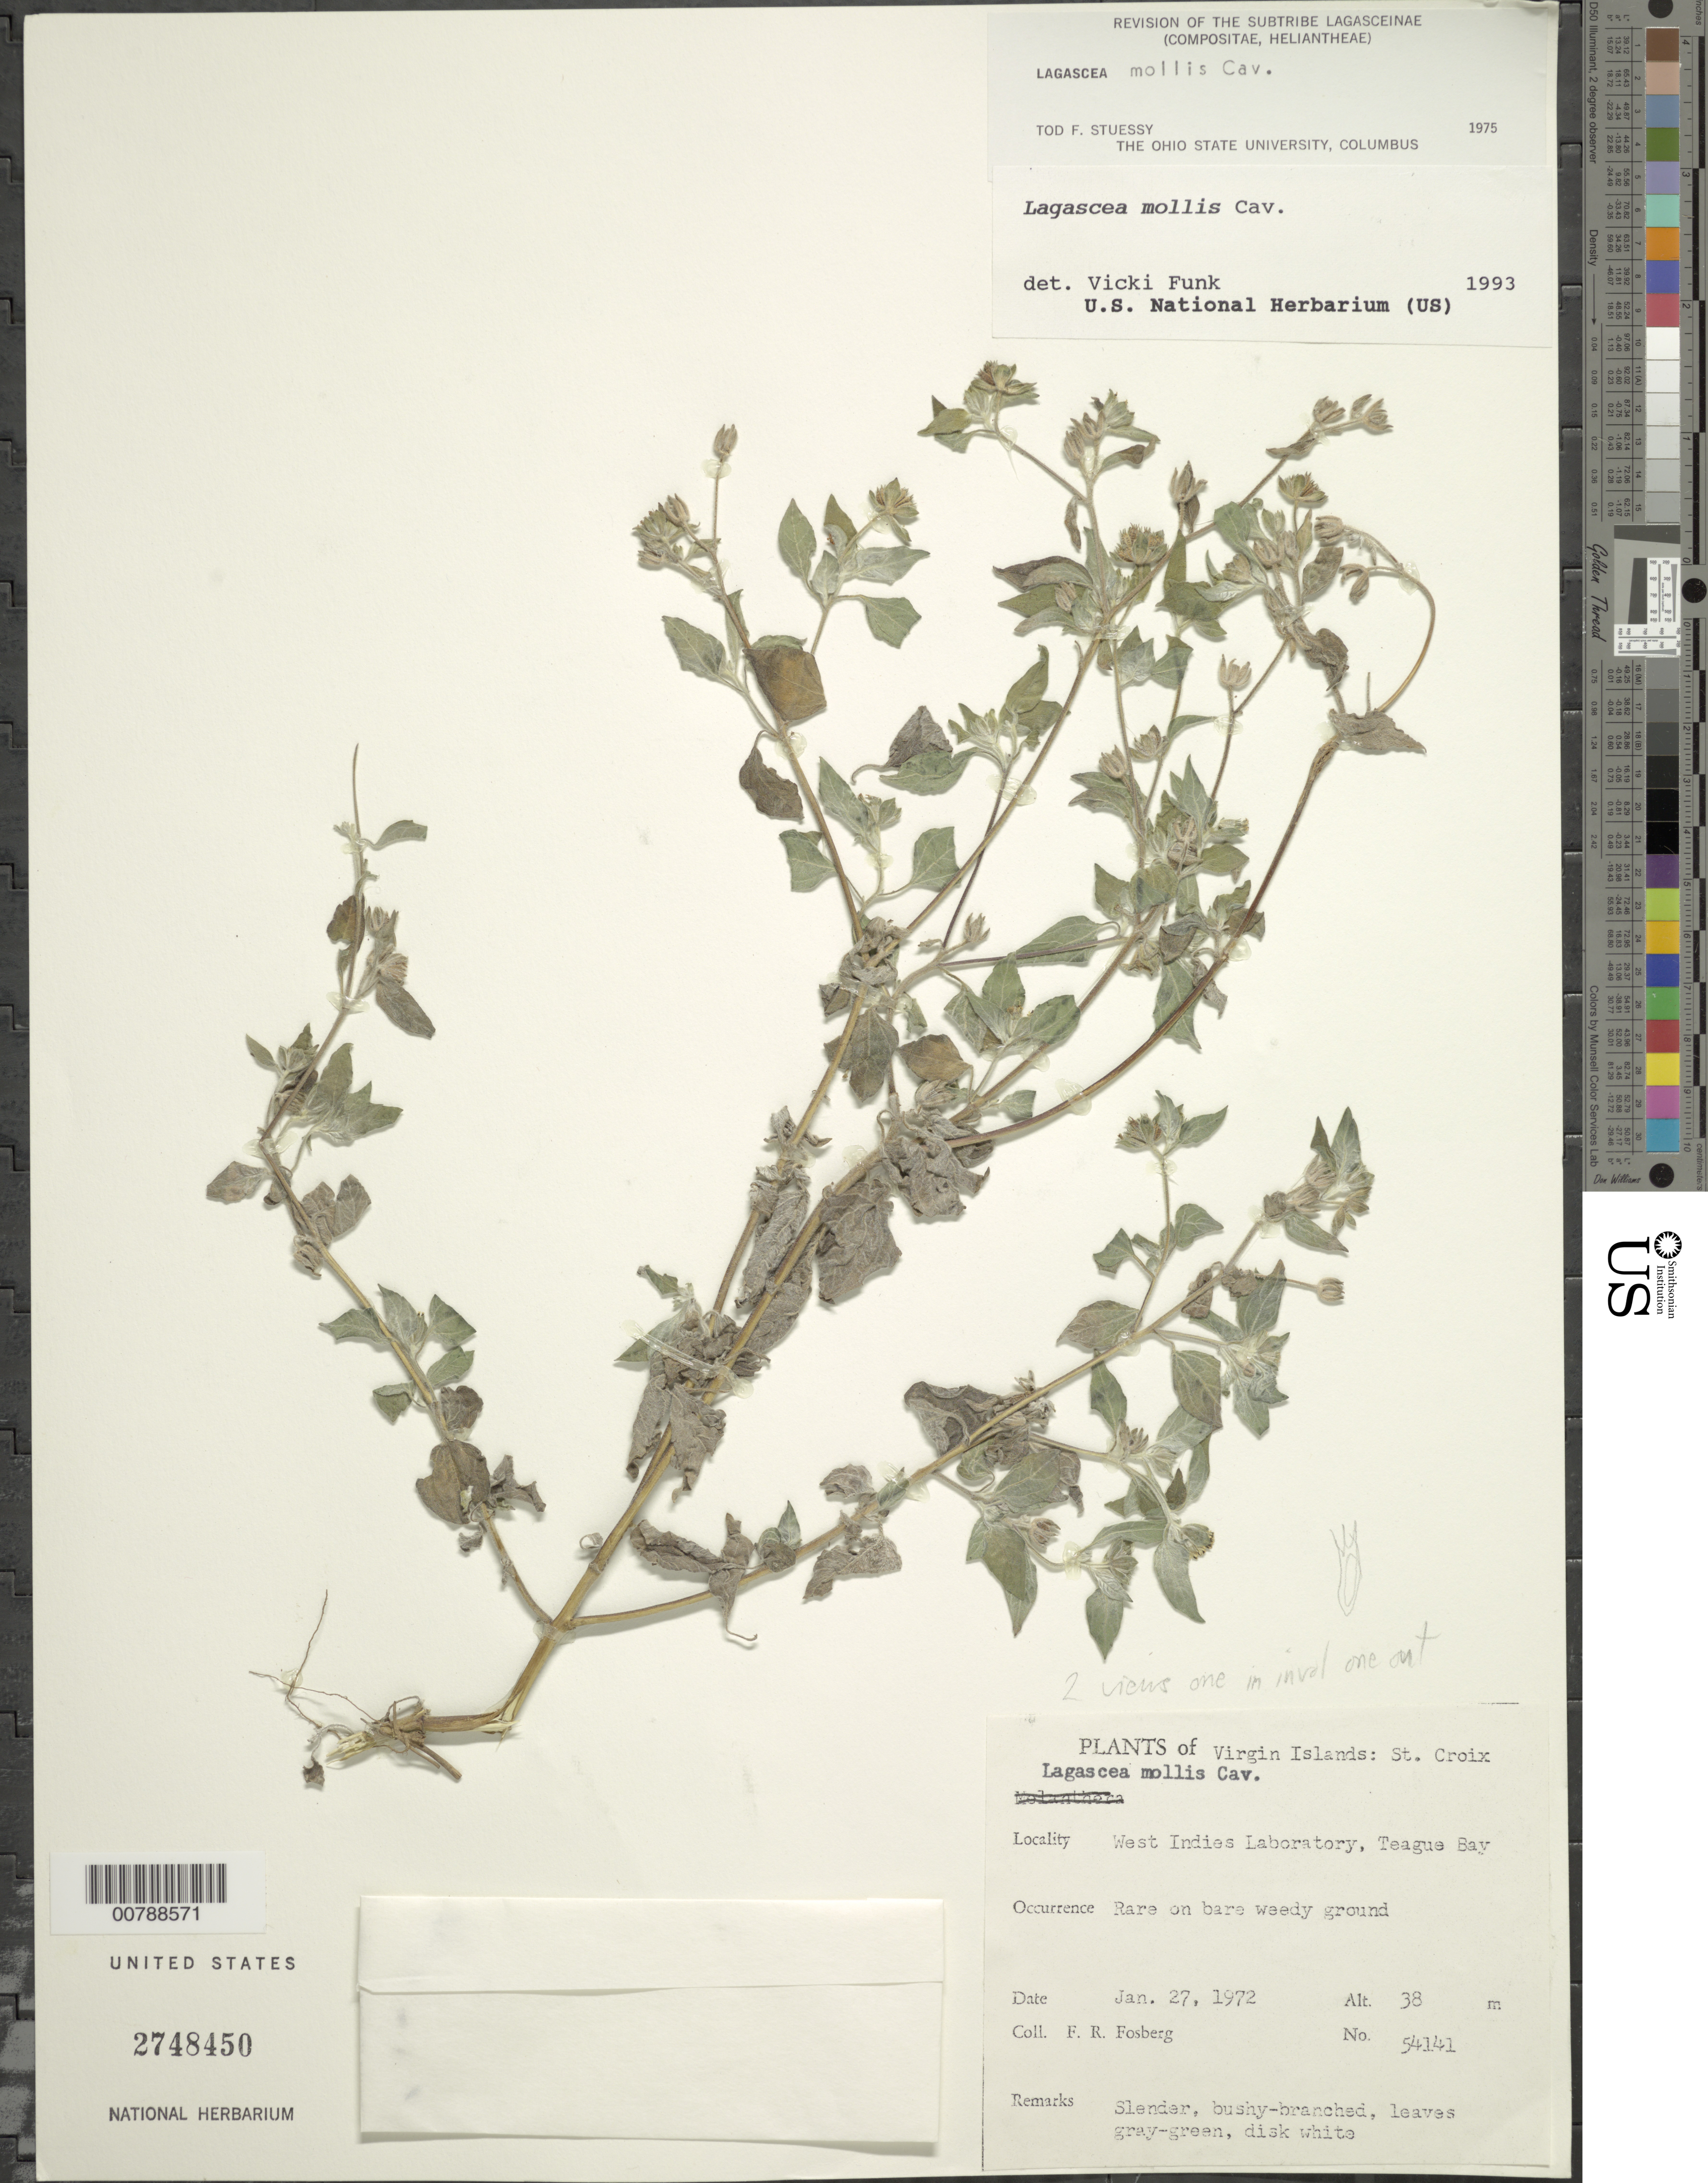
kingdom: Plantae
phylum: Tracheophyta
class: Magnoliopsida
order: Asterales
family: Asteraceae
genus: Lagascea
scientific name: Lagascea mollis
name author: Cav.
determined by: Funk, Vicki A., (BOT), Smithsonian Institution - National Museum of Natural History (UNITED STATES)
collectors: F. R. Fosberg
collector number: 54141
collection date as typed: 27 Jan 1972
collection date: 1972-01-27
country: U.S. Virgin Islands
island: St. Croix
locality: West Indies Laboratory, Teague Bay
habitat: Rare on bare weedy ground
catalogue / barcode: US 2748450